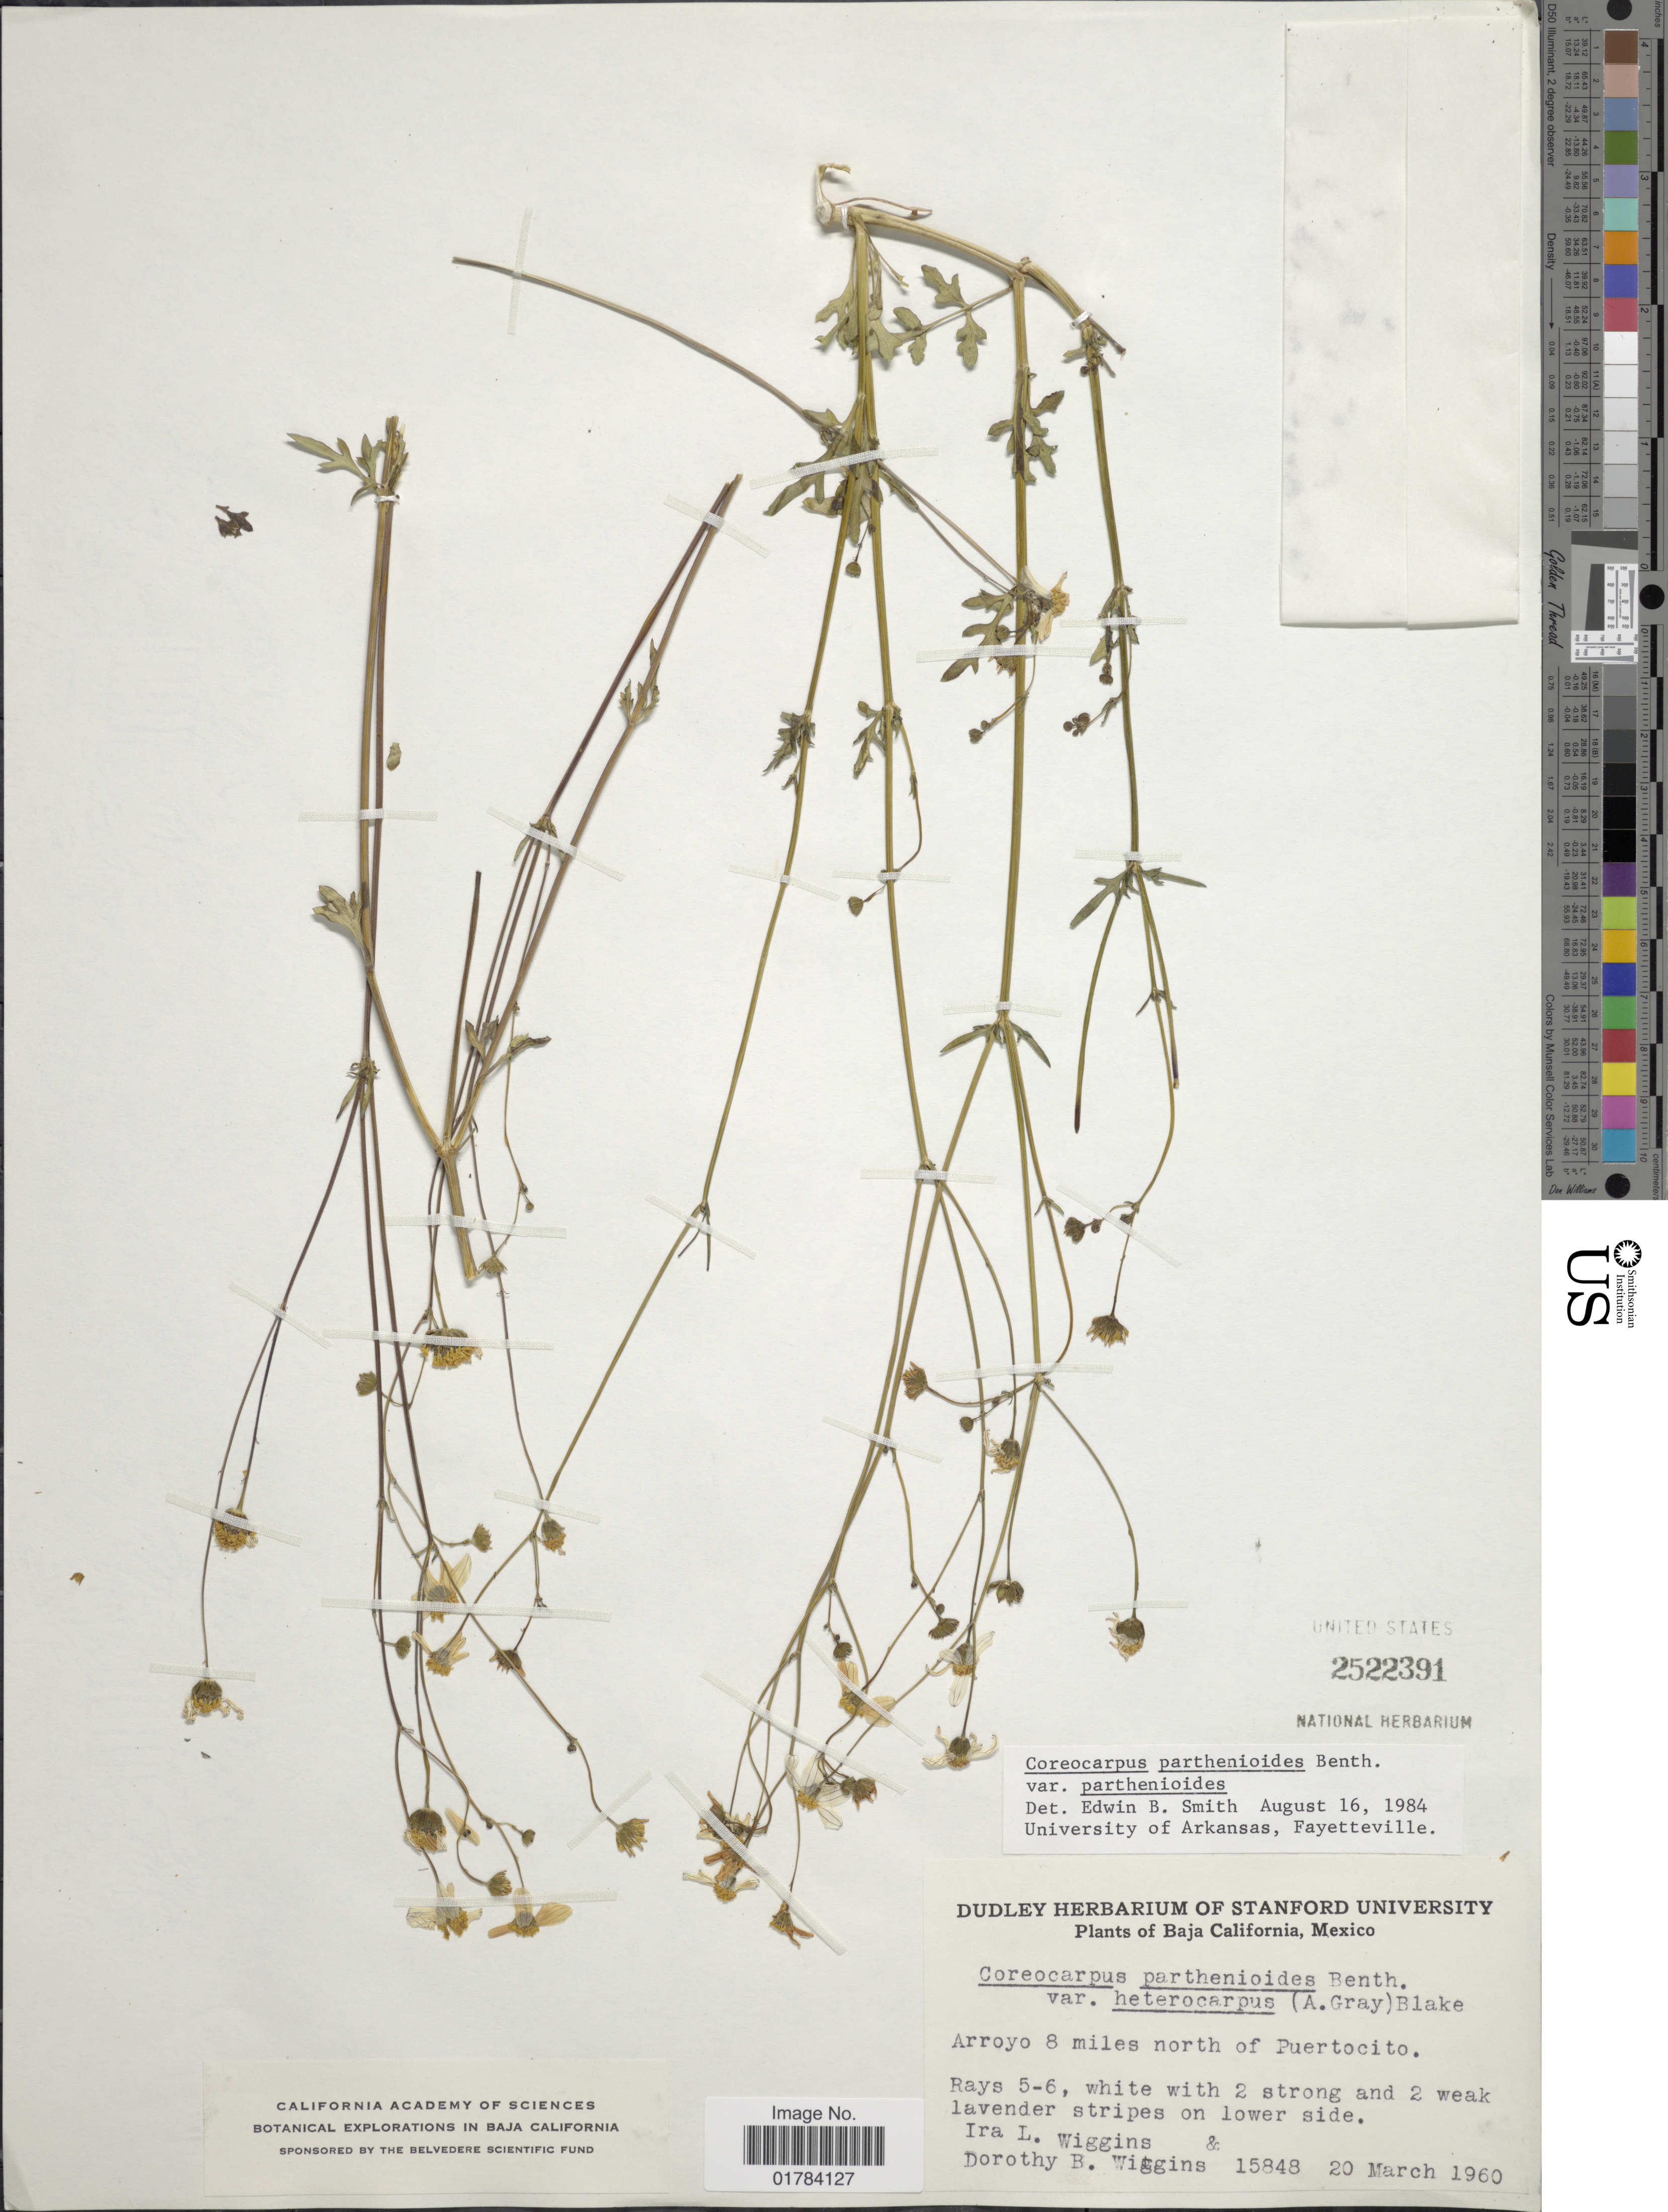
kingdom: Plantae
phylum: Tracheophyta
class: Magnoliopsida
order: Asterales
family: Asteraceae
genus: Coreocarpus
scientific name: Coreocarpus parthenioides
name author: Benth.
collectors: I. L. Wiggins & D. B. Wiggins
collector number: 15848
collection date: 1960-03-20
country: Mexico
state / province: Baja California Sur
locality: Arroyo 8 miles north of Puertocito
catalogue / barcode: US 2522391